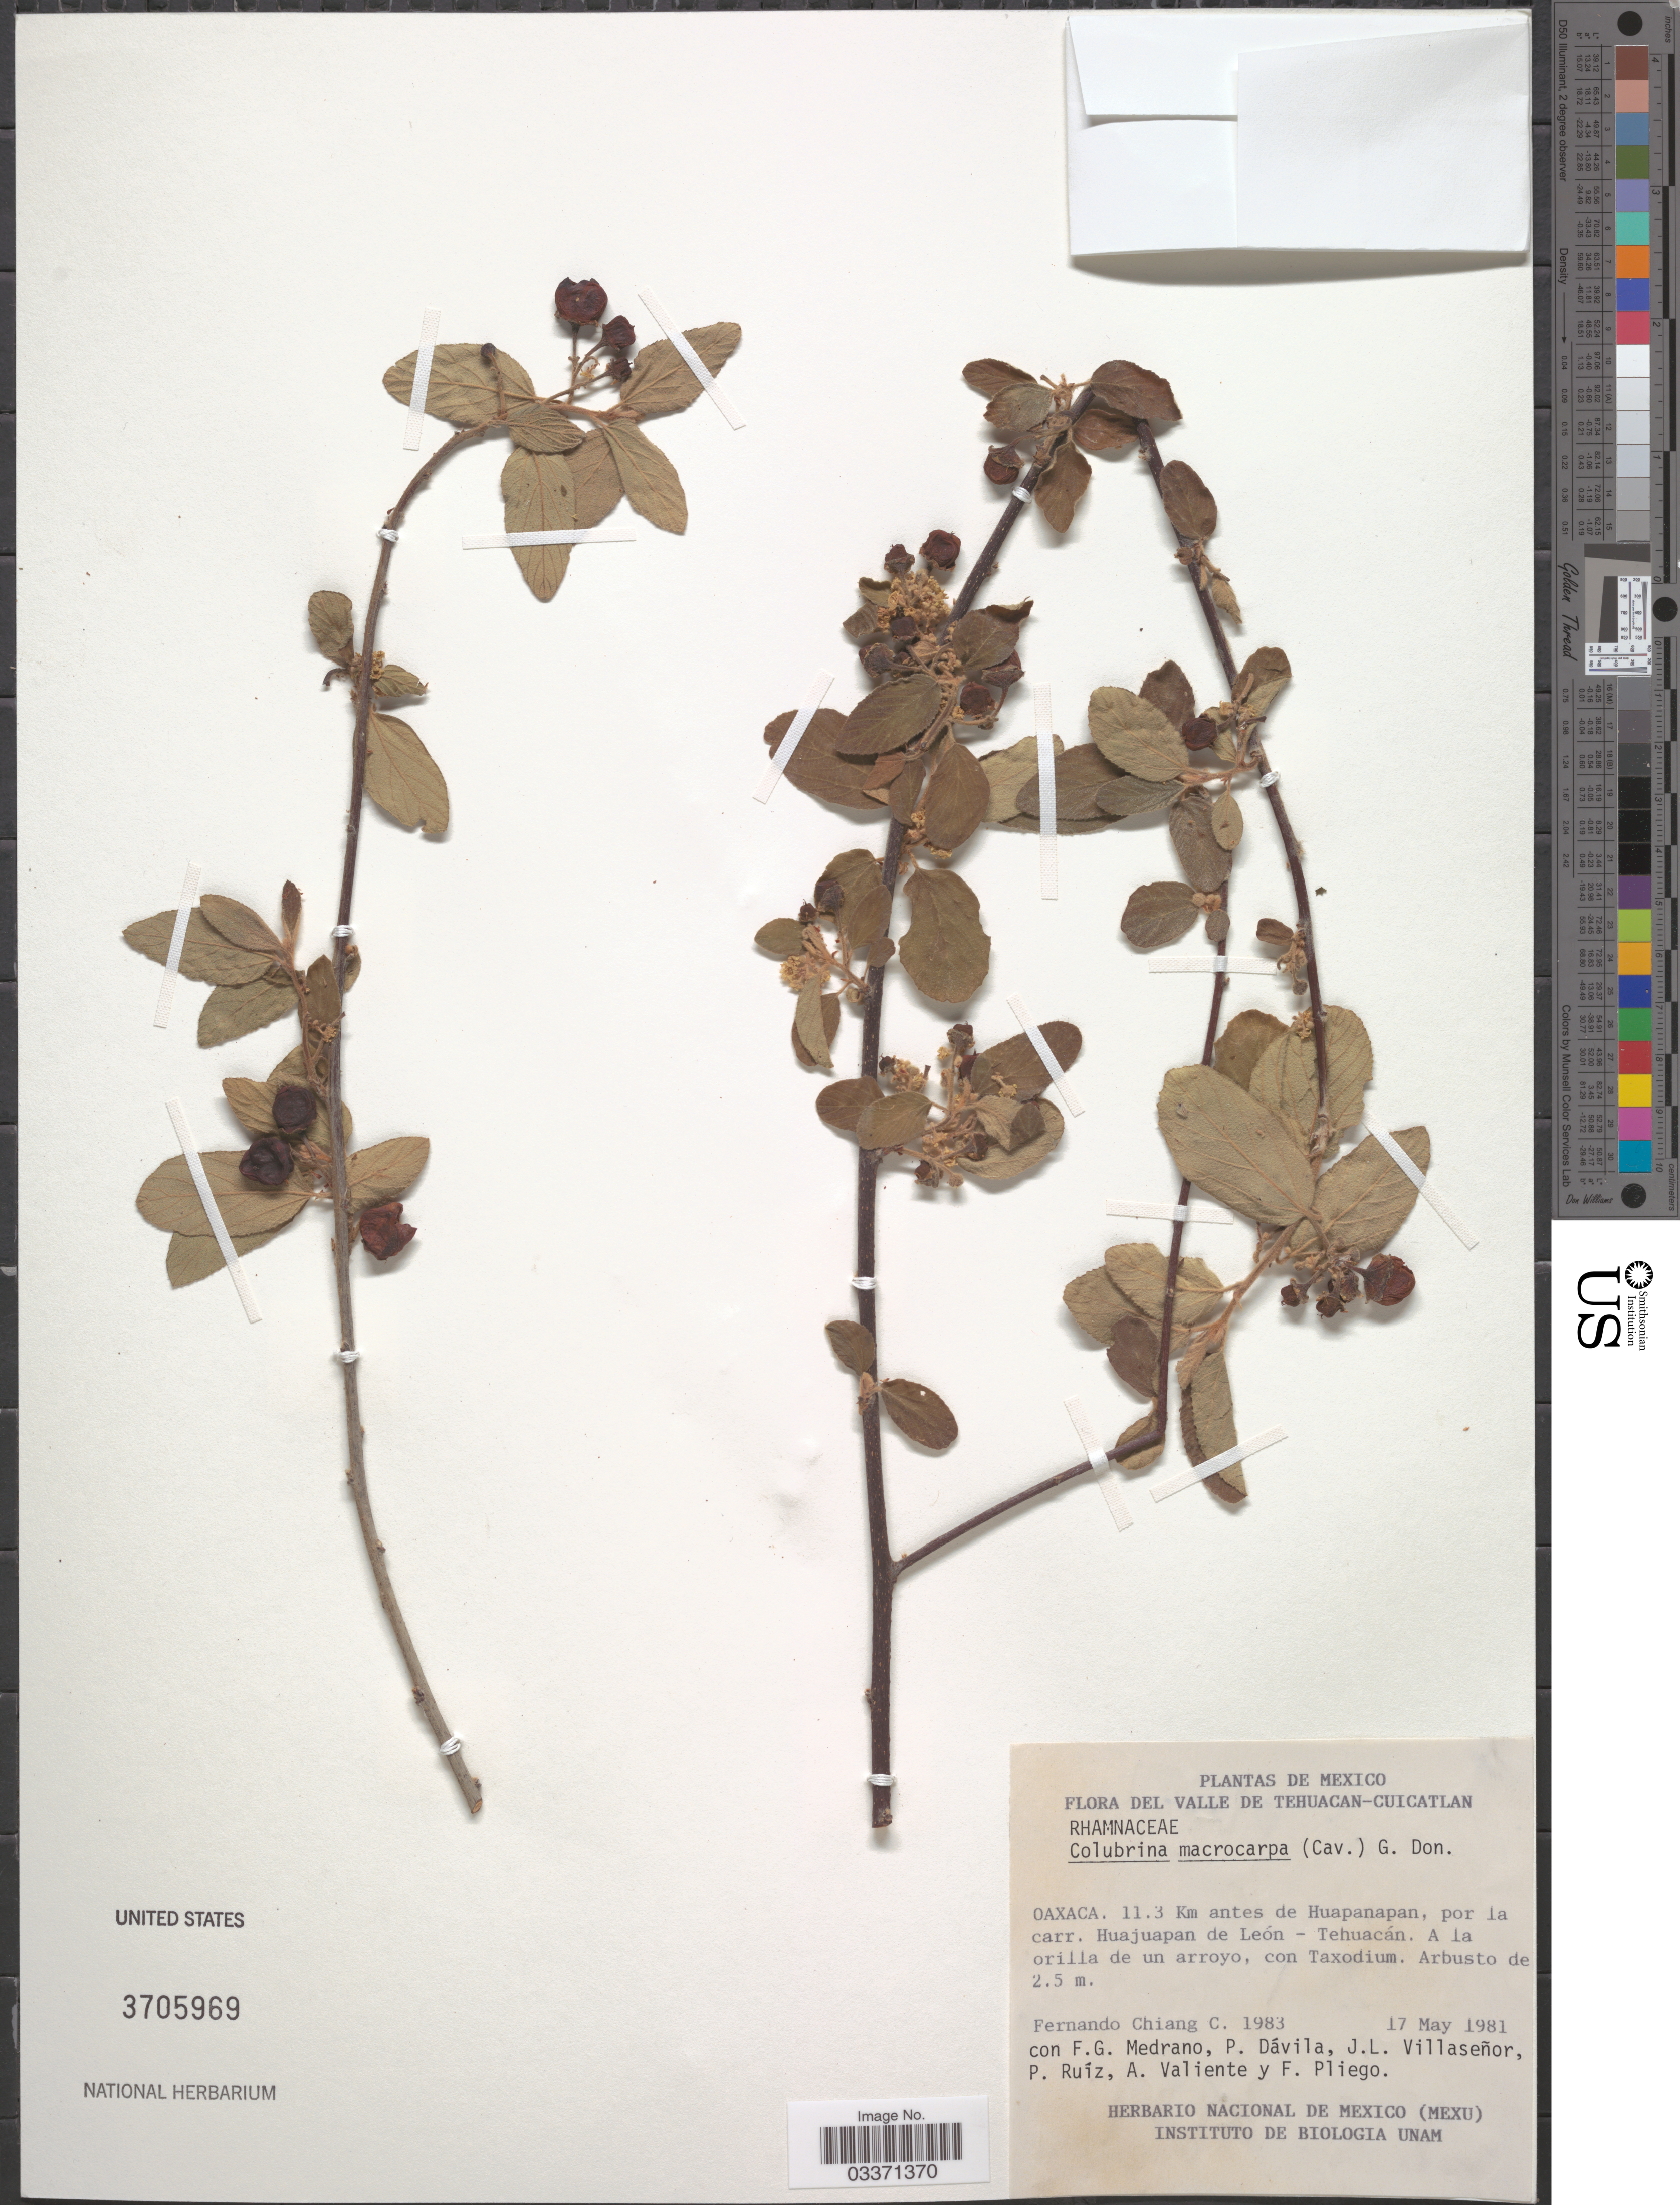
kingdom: Plantae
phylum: Tracheophyta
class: Magnoliopsida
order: Rosales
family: Rhamnaceae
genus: Colubrina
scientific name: Colubrina macrocarpa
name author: (Cav.) G. Don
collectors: F. Chiang C., F. Medrano, P. Dávila, J. Villaseñor R. & et al.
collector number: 1983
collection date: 1981-05-17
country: Mexico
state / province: Oaxaca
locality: Valle de Tehuacan-Cuicatlan. 11.3 Km antes de Huapanapan, por la carr. Huajuapan de León - Tehuacán. A lo orilla de un arroyo, con Taxodium. [unsure placement]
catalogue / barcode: US 3705969